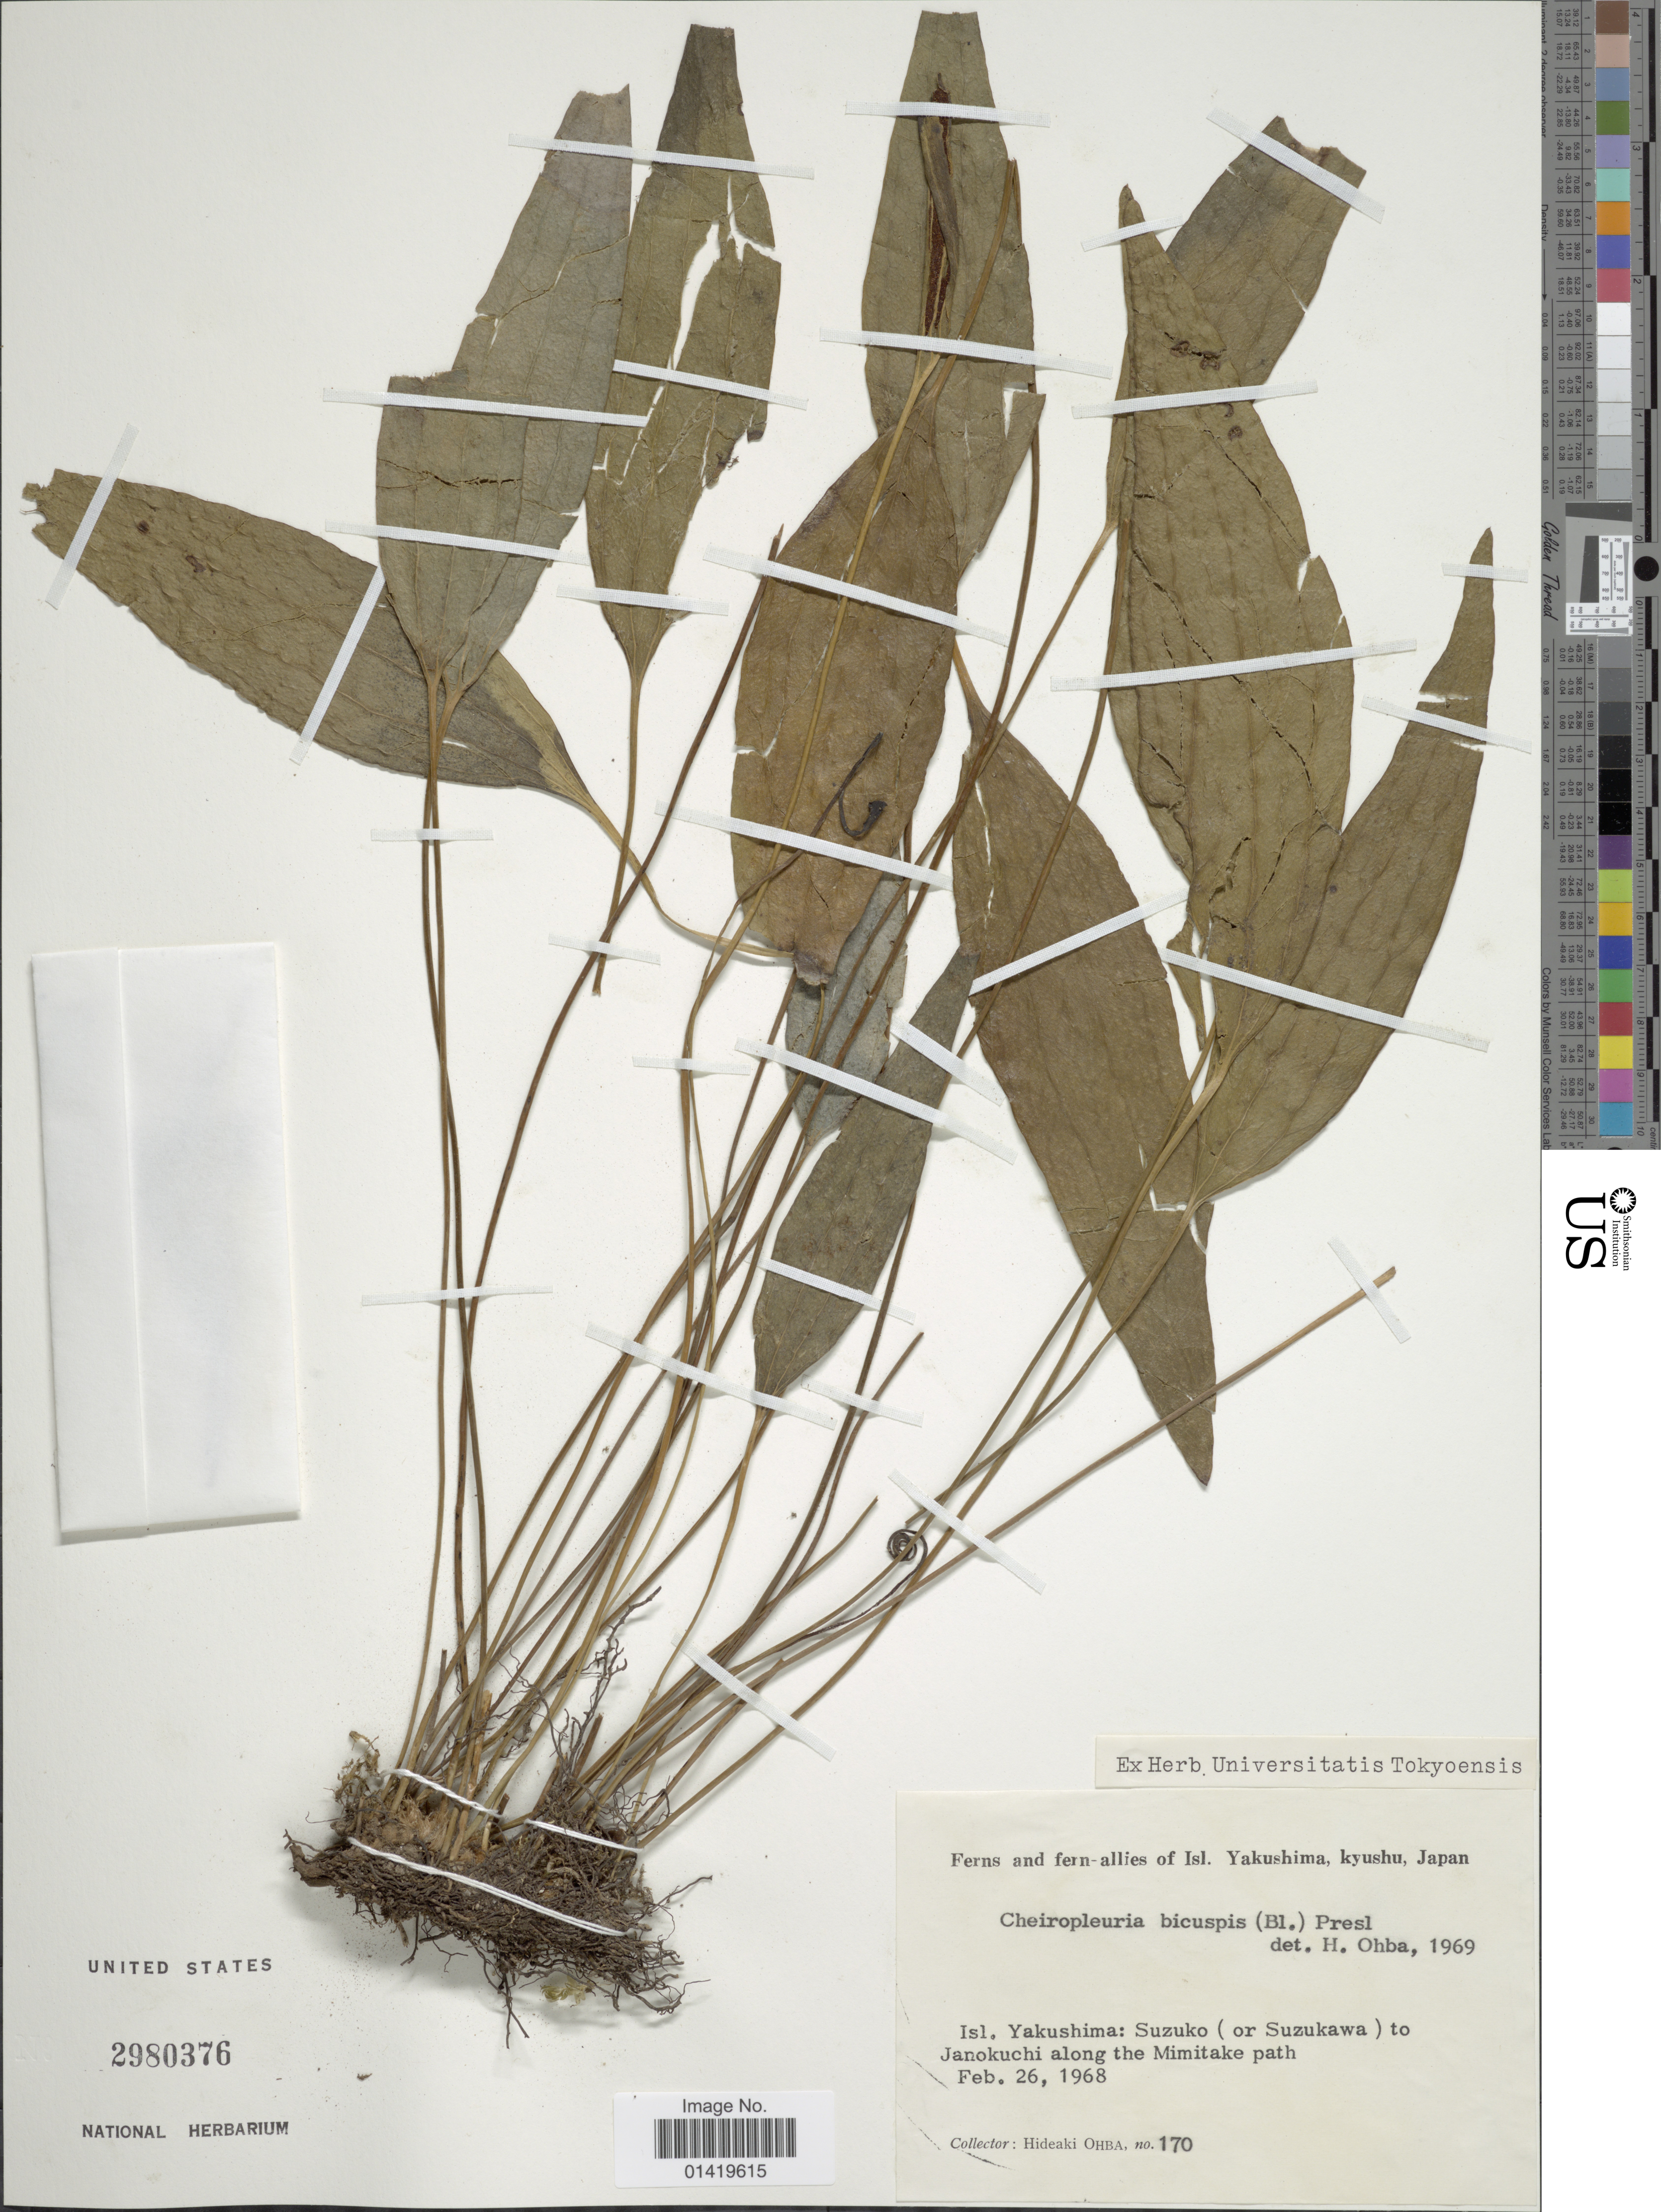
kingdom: Plantae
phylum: Tracheophyta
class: Polypodiopsida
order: Gleicheniales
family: Dipteridaceae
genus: Cheiropleuria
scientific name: Cheiropleuria bicuspis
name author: (Blume) C. Presl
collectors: H. Ohba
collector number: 170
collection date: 1968-02-26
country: Japan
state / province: Kagosima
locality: Ferns and ferns allies of Isl. Yakushima, kyushu, Japan. Isl. Yakushima: Suzuko (or Suzukawa) to Janokuchi along the Mimitake path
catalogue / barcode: US 2980376